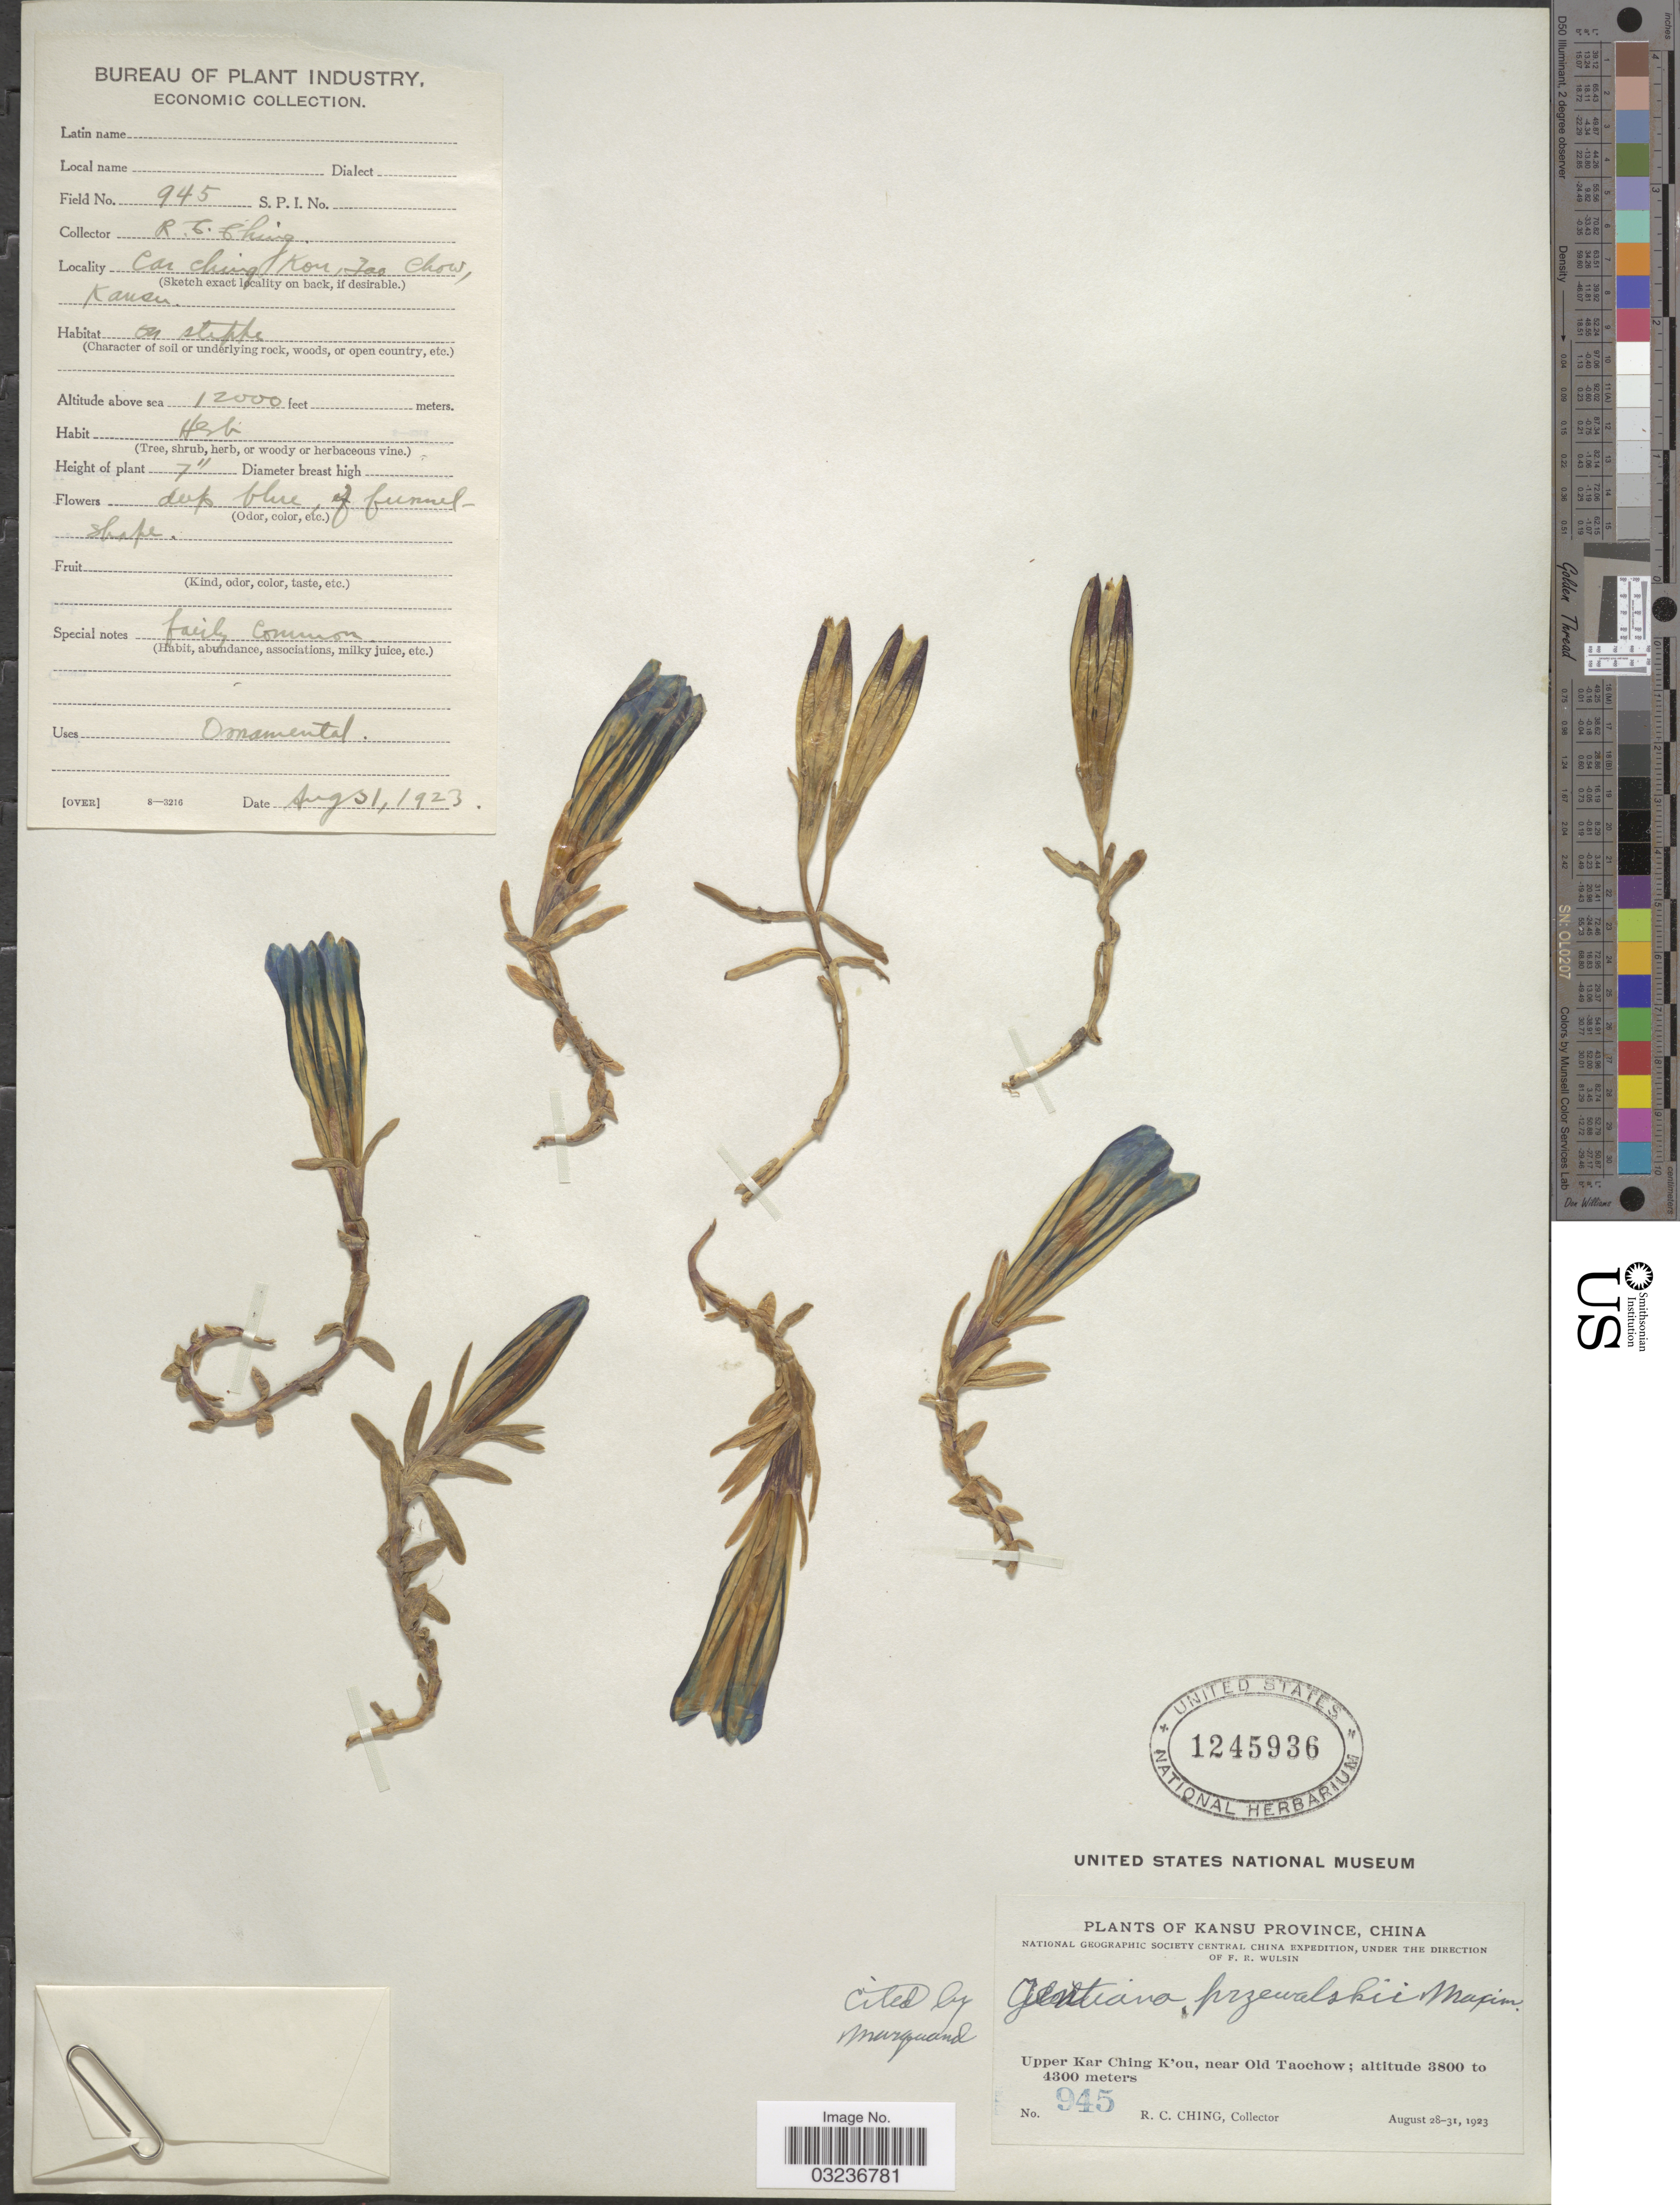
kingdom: Plantae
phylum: Tracheophyta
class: Magnoliopsida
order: Gentianales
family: Gentianaceae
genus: Gentiana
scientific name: Gentiana przewalskii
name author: Maxim.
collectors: R. C. Ching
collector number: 945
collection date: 1923-08-31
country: China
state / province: Gansu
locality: Kansu Province, Upper Kar Ching K'ou, near Old Taochow.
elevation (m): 3658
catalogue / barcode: US 1245936